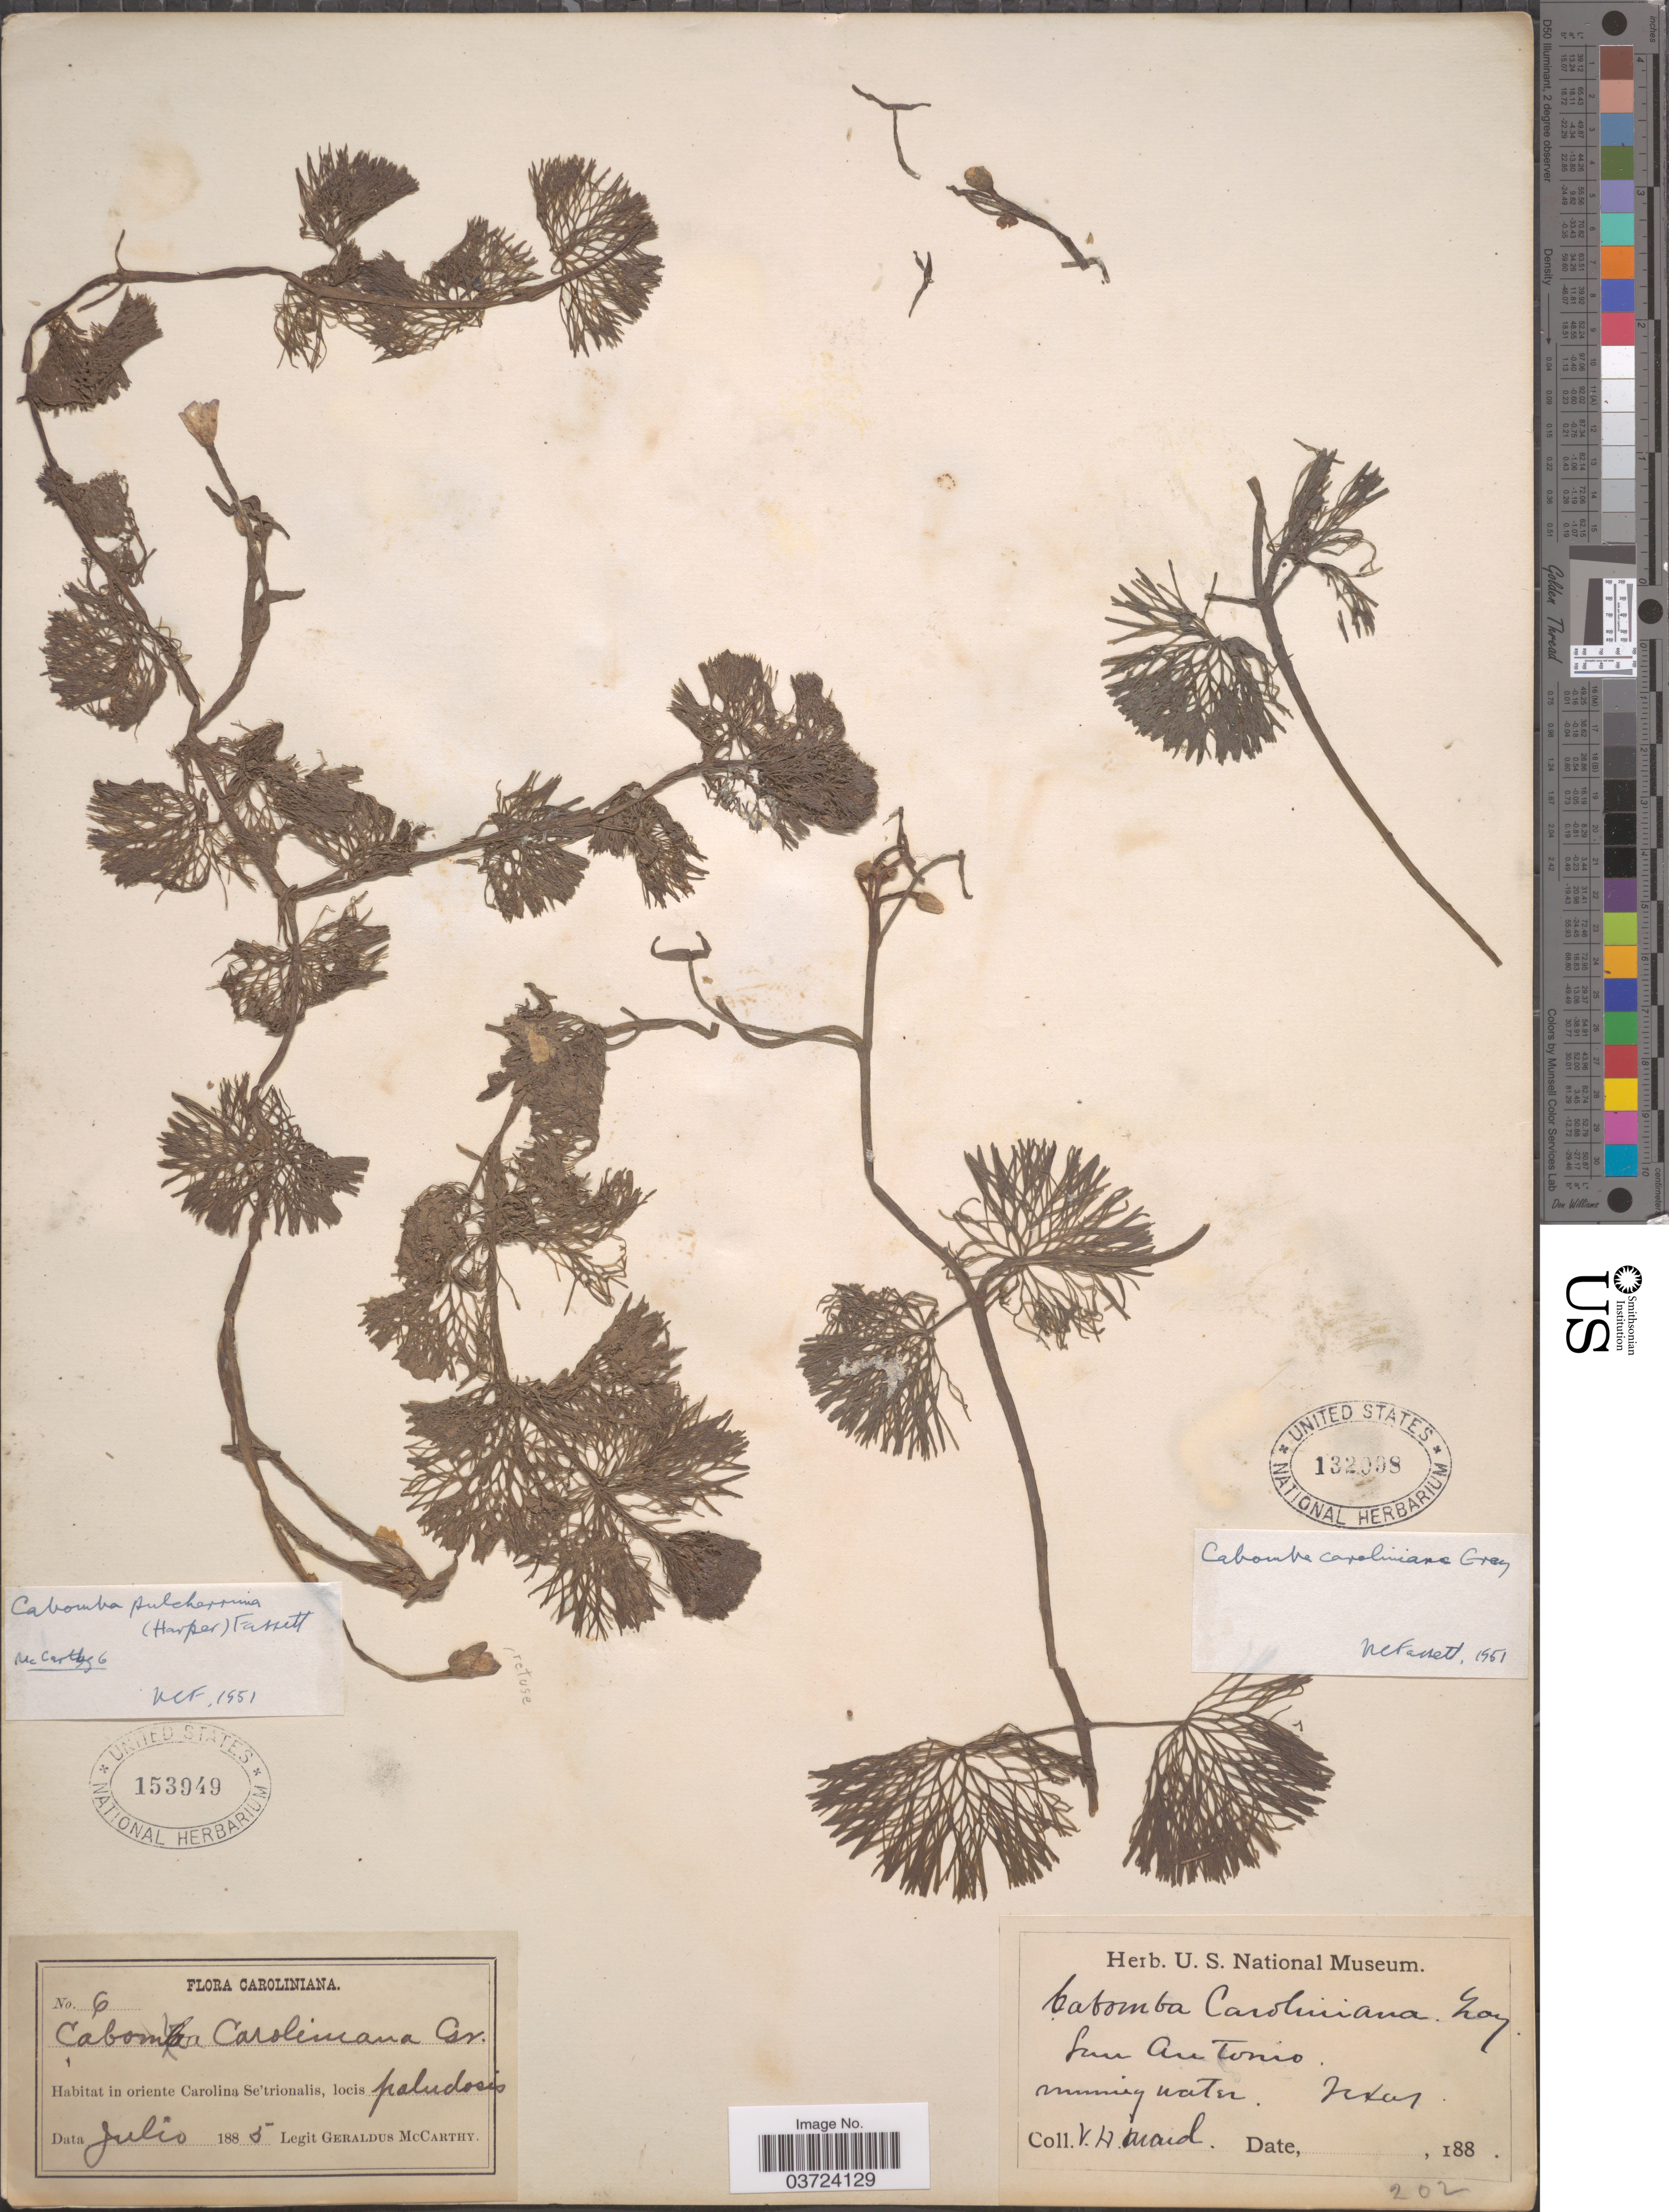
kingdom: Plantae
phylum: Tracheophyta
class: Magnoliopsida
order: Nymphaeales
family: Cabombaceae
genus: Cabomba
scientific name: Cabomba caroliniana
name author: A. Gray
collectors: M. McCarthy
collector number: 6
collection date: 1885-07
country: United States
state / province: North Carolina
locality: Caroliniana. In oriente Carolina Se'trionalis.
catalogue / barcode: US 153949